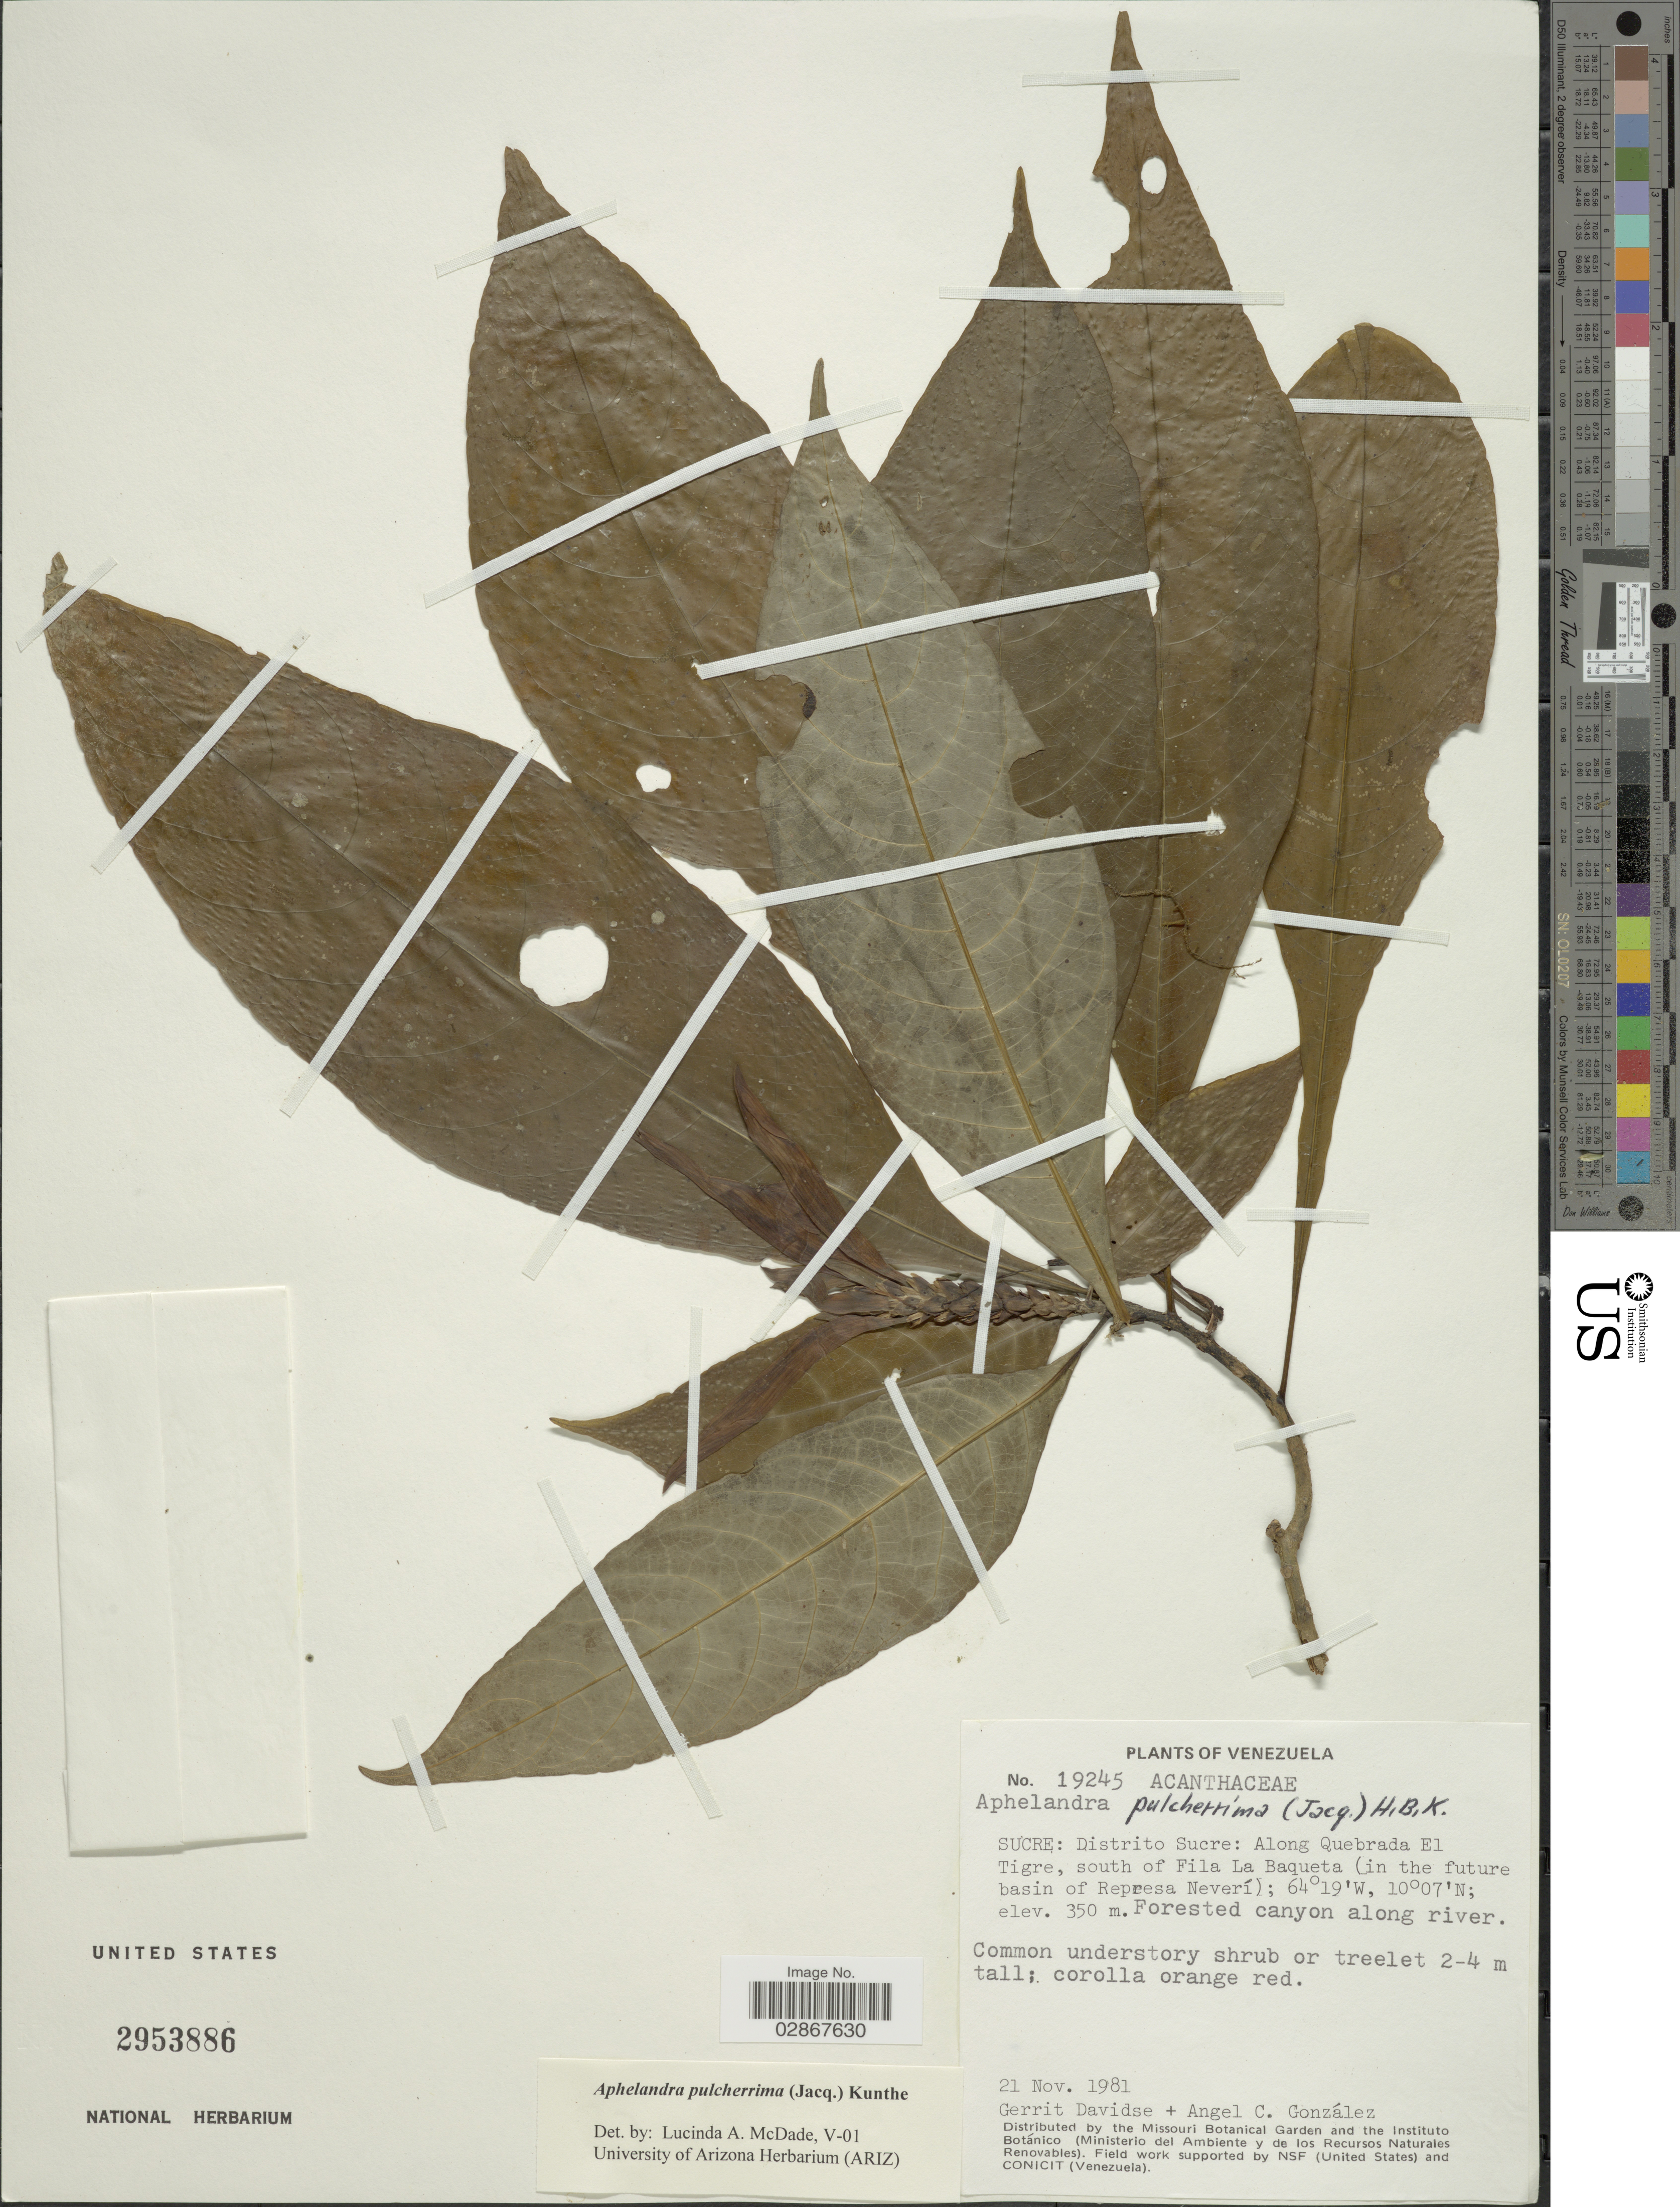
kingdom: Plantae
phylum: Tracheophyta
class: Magnoliopsida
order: Lamiales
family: Acanthaceae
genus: Aphelandra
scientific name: Aphelandra pulcherrima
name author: (Jacq.) Kunth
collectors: G. Davidse & A. C. González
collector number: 19245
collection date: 1981-11-21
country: Venezuela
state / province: Sucre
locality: Distrito Sucre: Along Quebrada El Tigre, south of Fila La Baqueta (in the future basin of Represa Neverí).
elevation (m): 350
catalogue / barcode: US 2953886